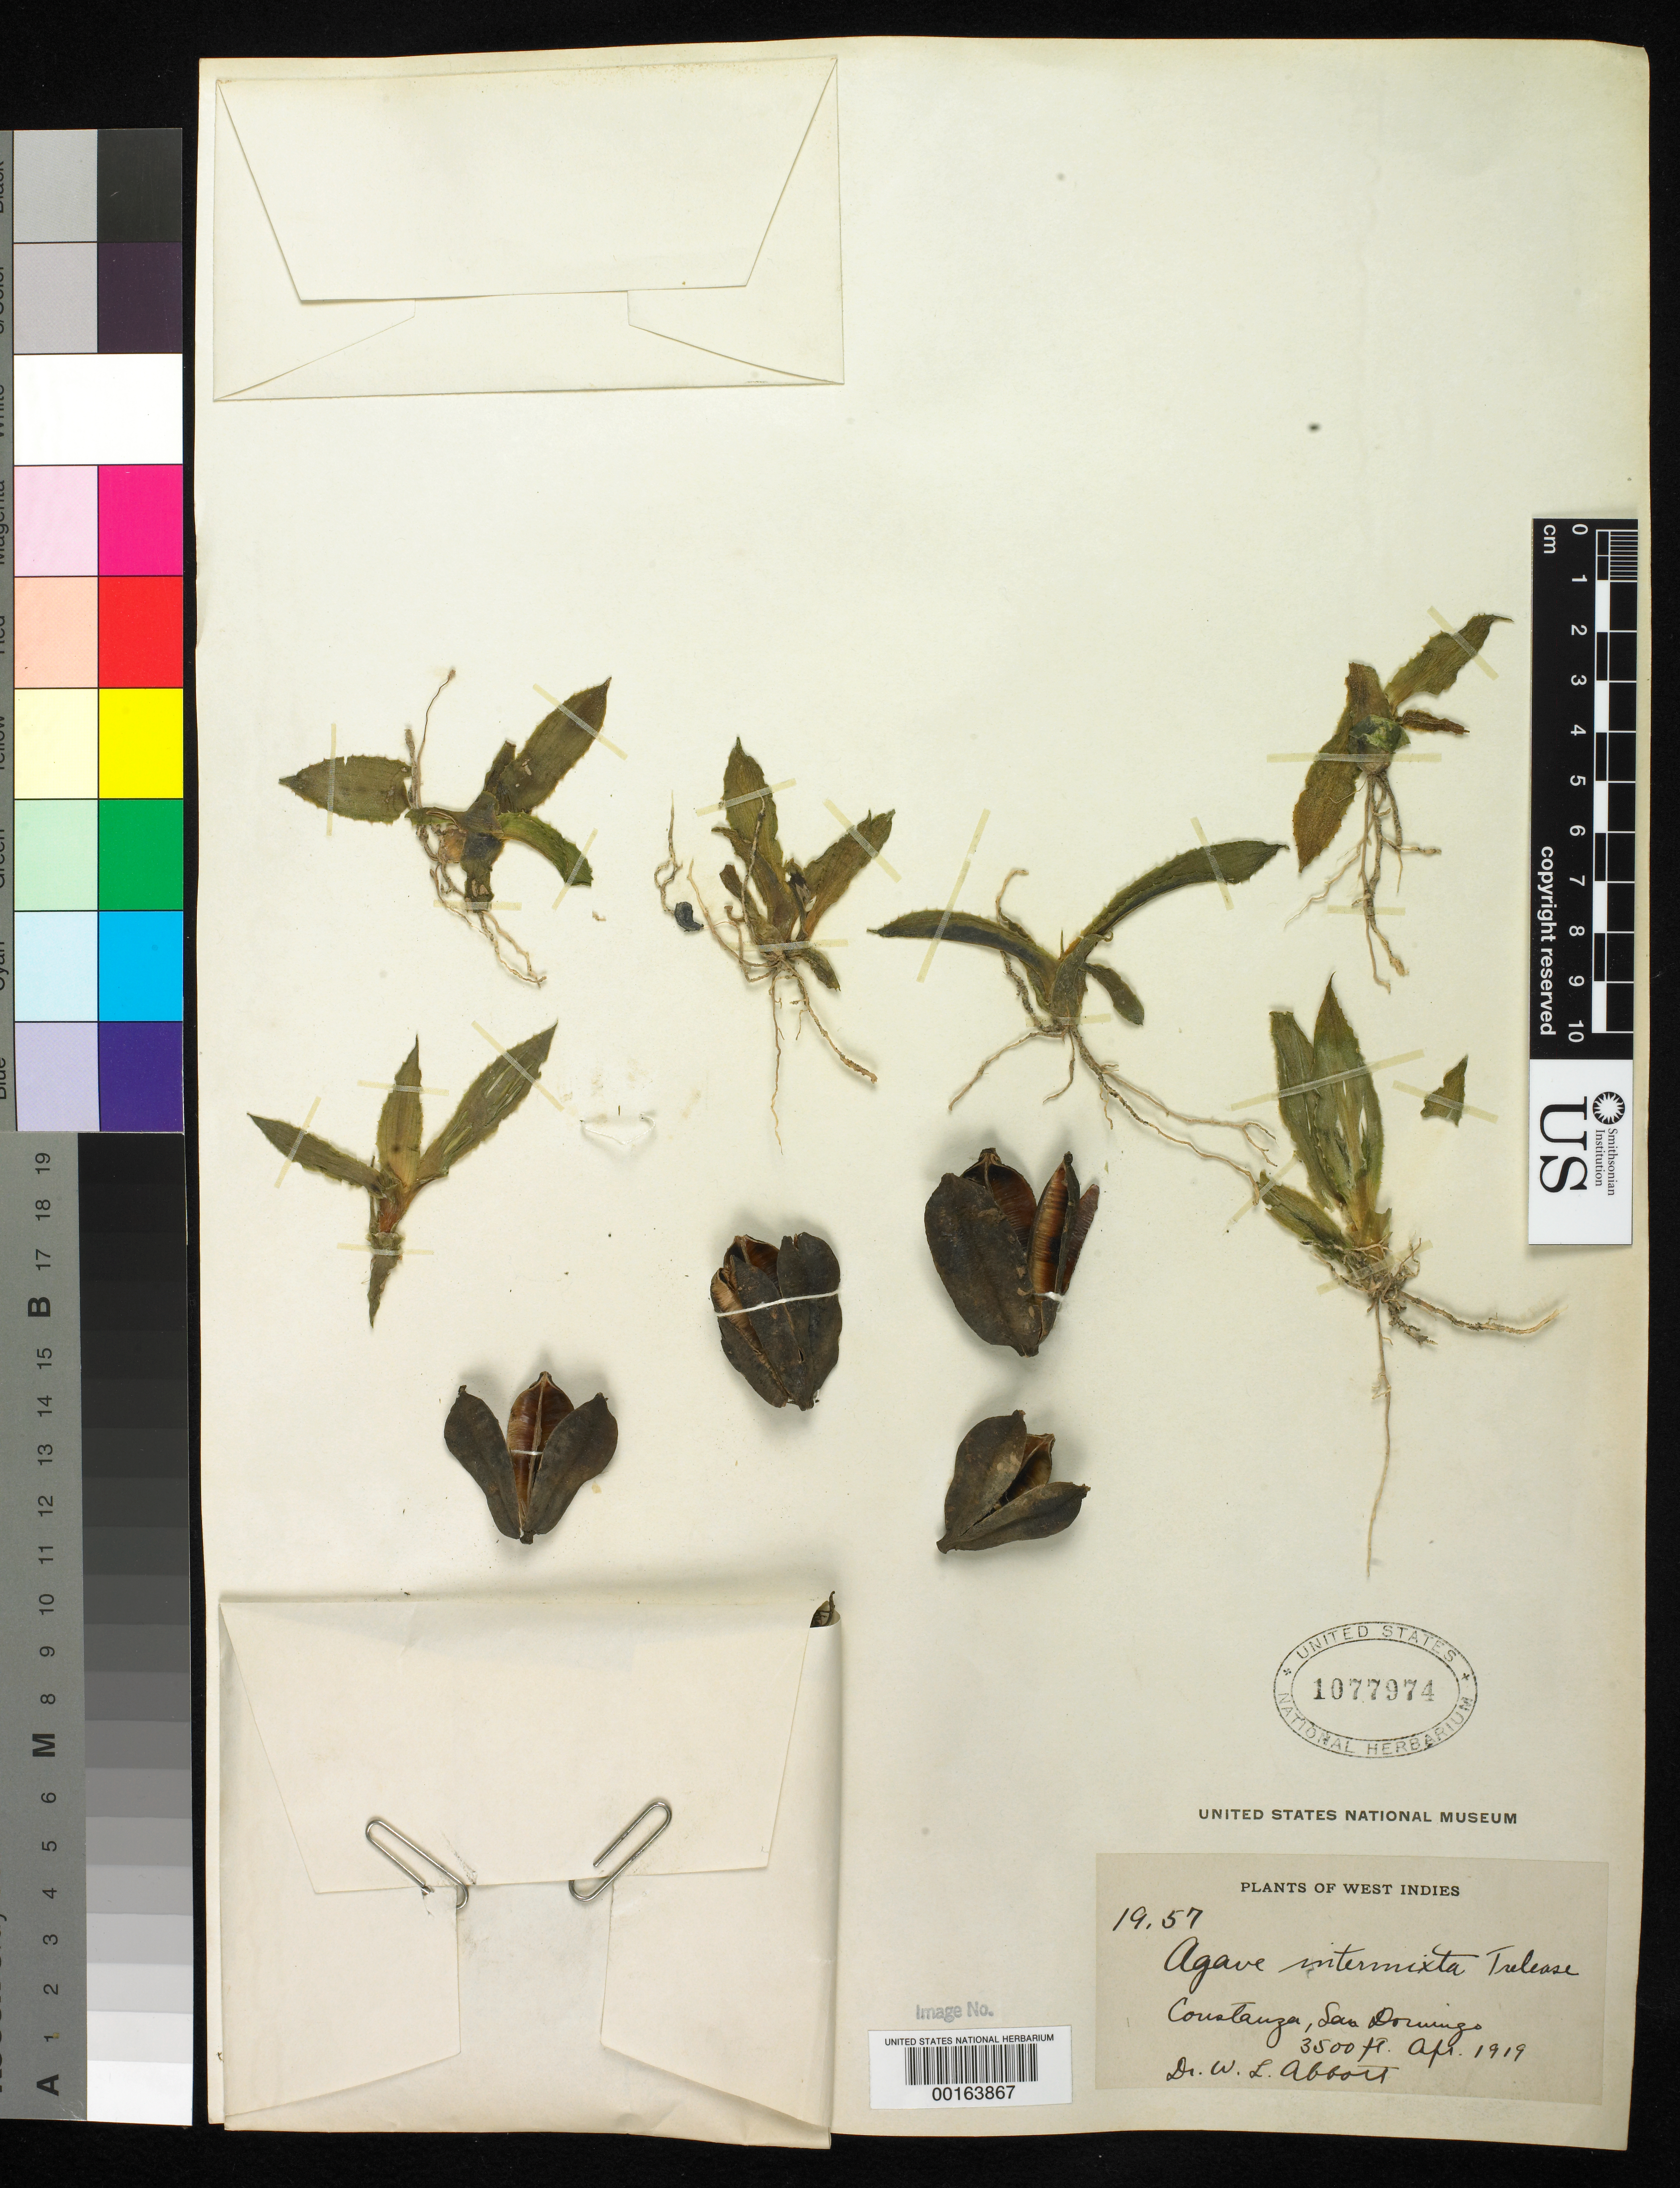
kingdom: Plantae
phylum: Tracheophyta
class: Liliopsida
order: Asparagales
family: Asparagaceae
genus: Agave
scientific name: Agave intermixta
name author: Trel.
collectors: W. L. Abbott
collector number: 19.57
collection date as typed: Apr 1919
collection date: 1919-04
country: Dominican Republic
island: Hispaniola Island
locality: Constanza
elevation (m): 1067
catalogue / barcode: US 1077974